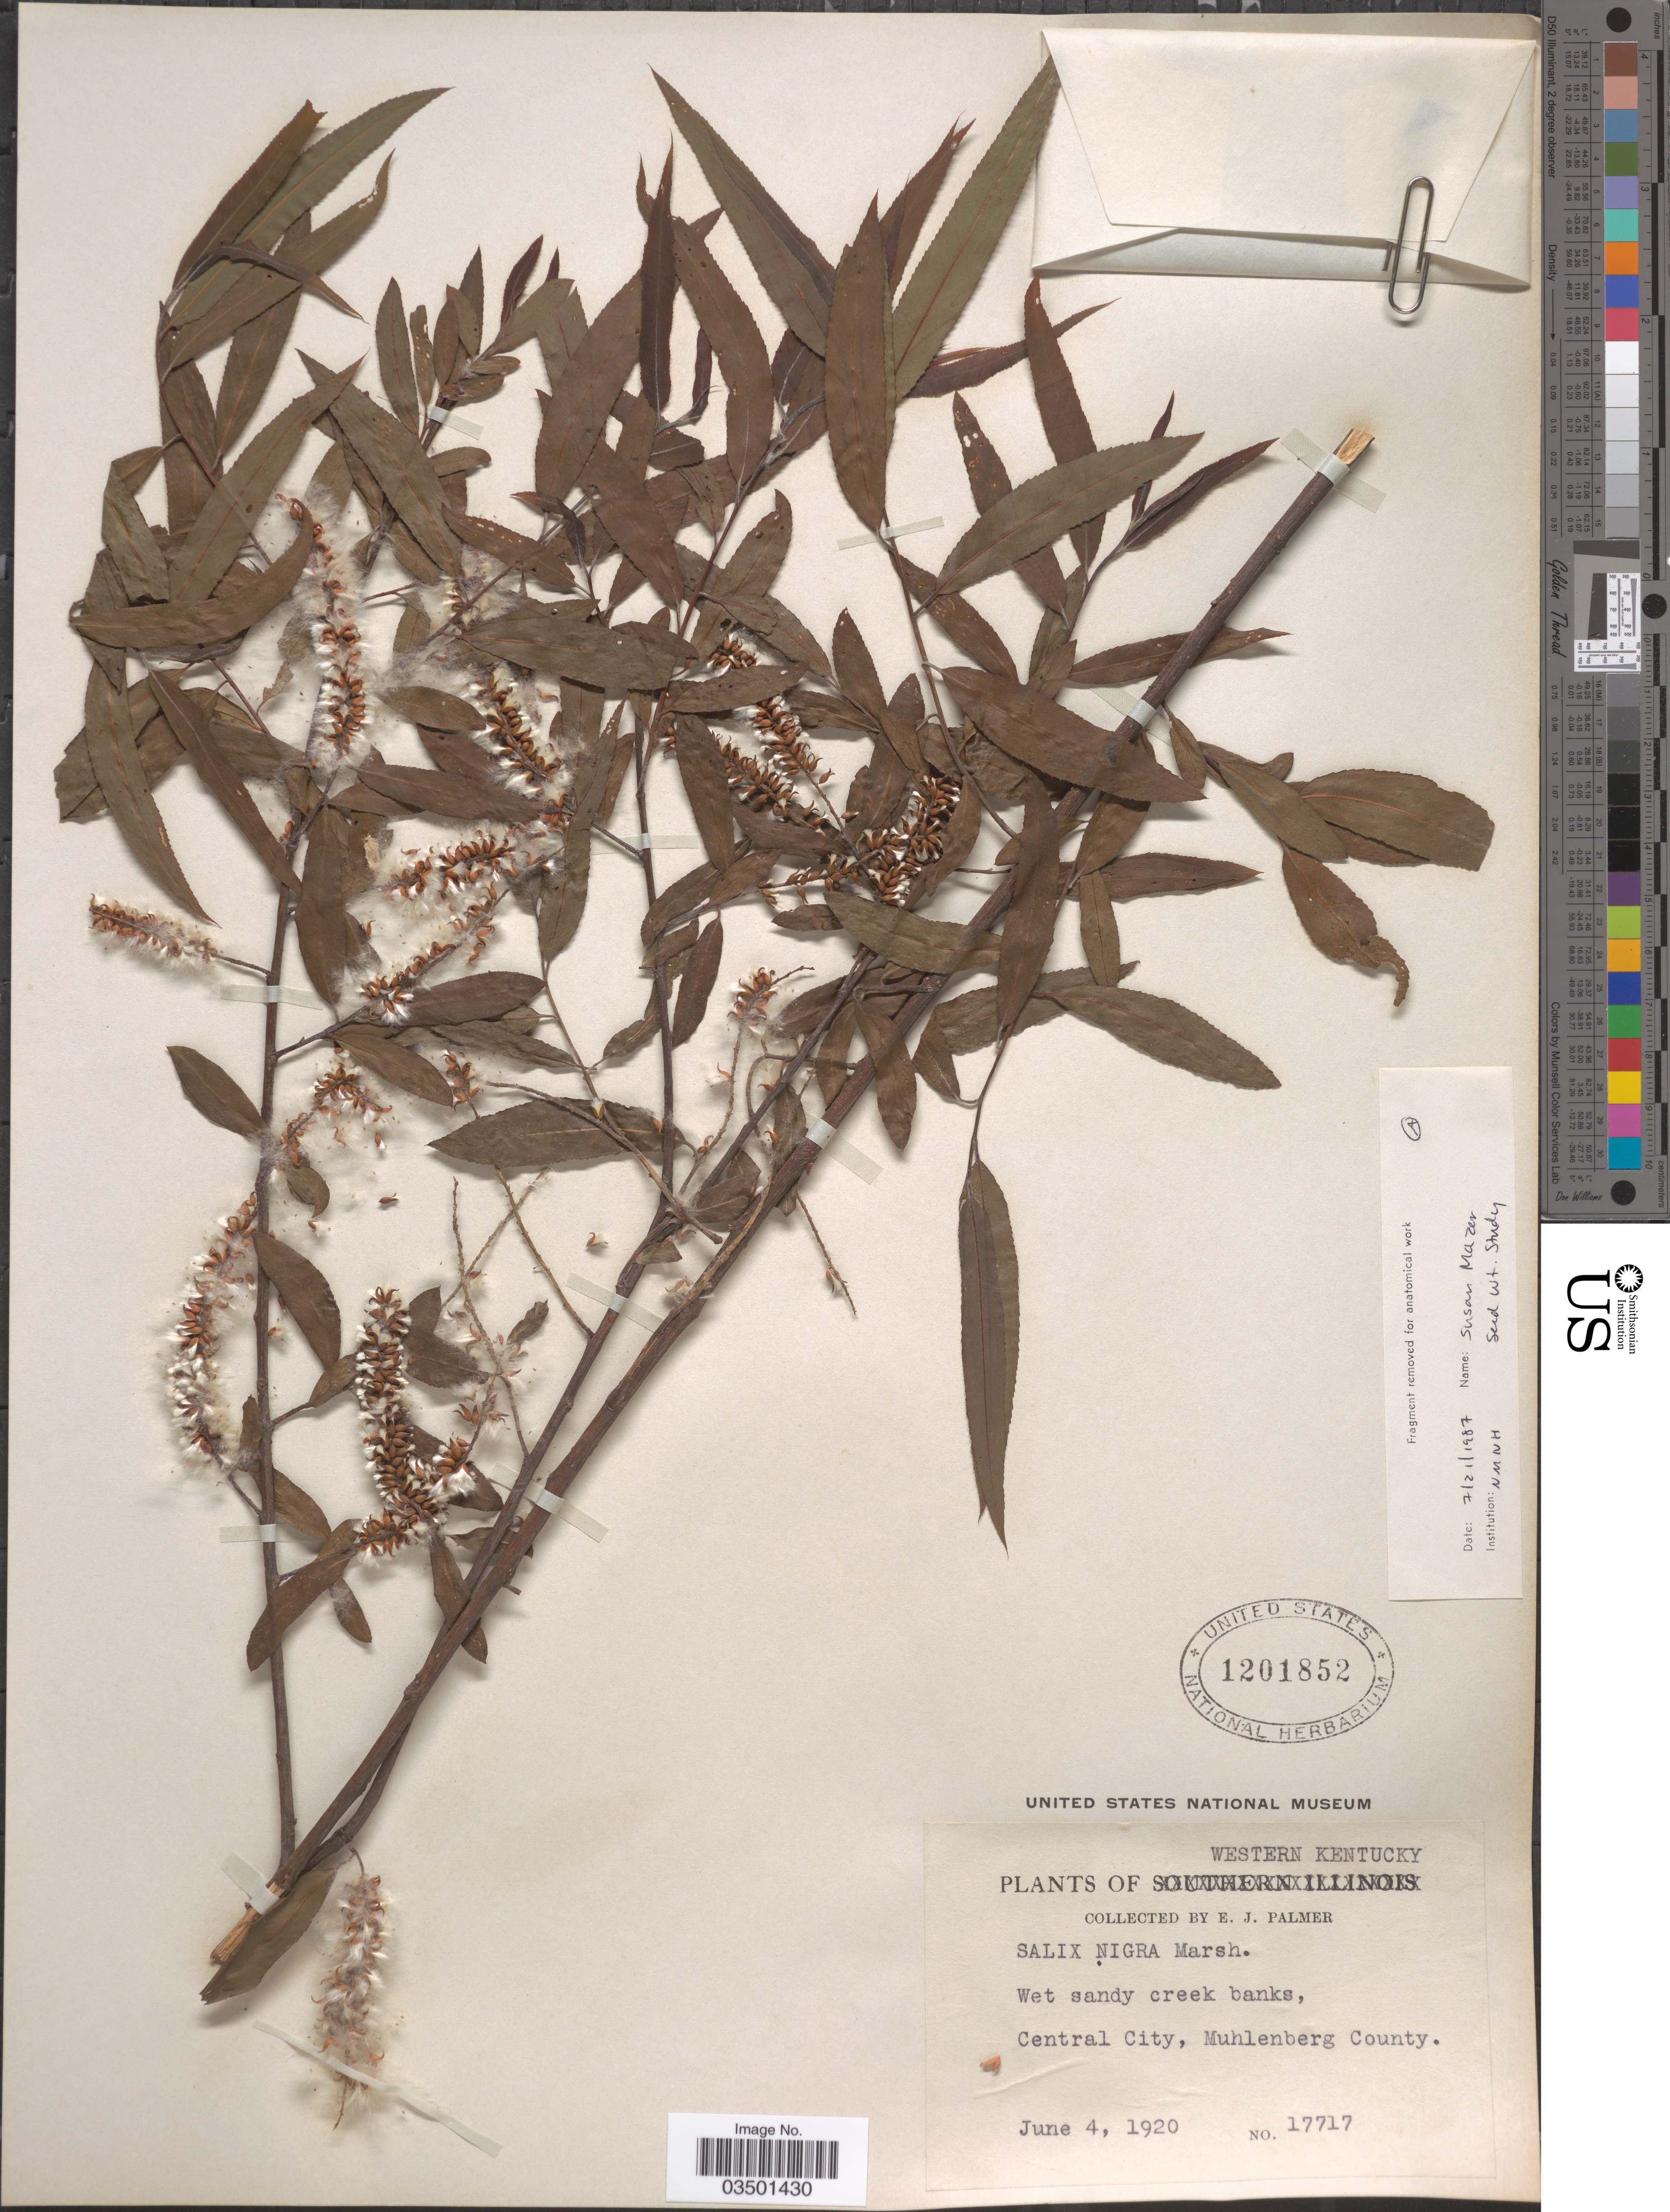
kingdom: Plantae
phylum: Tracheophyta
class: Magnoliopsida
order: Malpighiales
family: Salicaceae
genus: Salix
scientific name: Salix nigra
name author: Marshall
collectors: E. J. Palmer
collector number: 17717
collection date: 1920-06-04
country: United States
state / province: Kentucky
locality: Western Kentucky. Wet sandy creek banks, Central City, Muhlenberg County.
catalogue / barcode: US 1201852